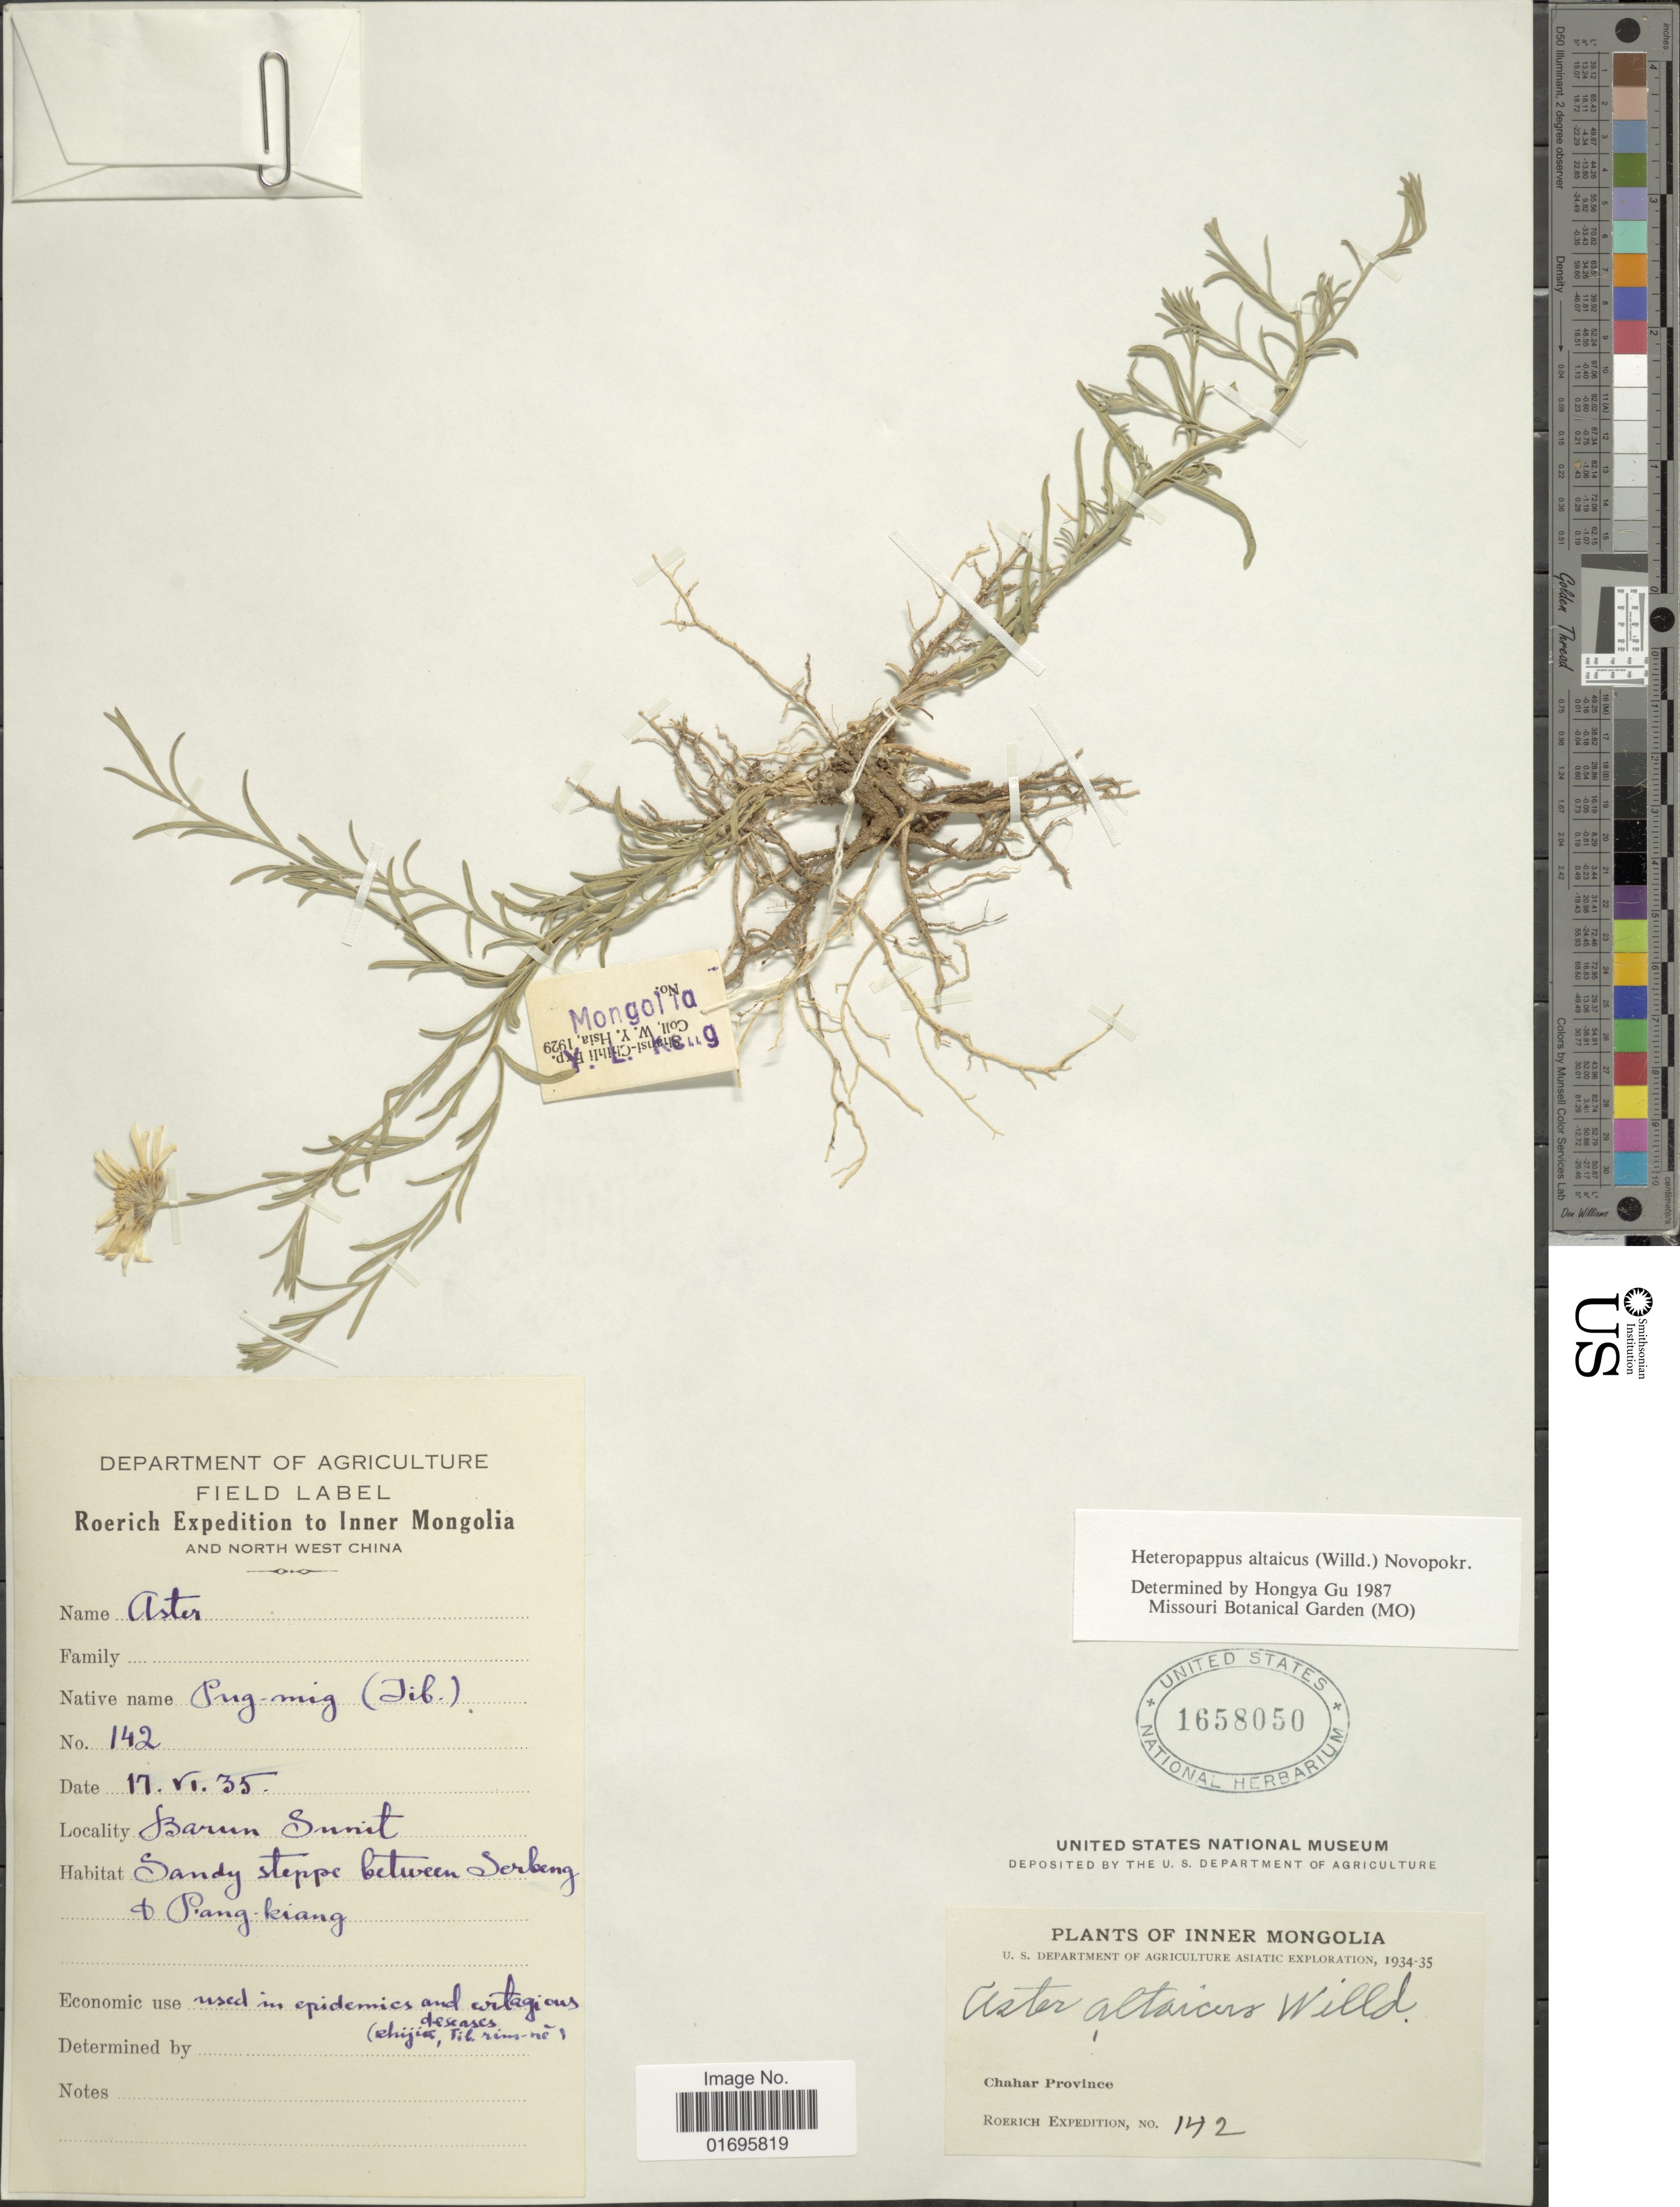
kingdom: Plantae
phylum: Tracheophyta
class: Magnoliopsida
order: Asterales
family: Asteraceae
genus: Heteropappus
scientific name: Heteropappus altaicus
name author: (Willd.) Novopokr.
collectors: Roerich Expedition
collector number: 142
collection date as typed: Transcribed d/m/y: 17/6/35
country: China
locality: Inner Mongolia. Chahar Province. Barun Sunit. Sandy steppe between Serbeng & Pang-kiang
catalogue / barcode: US 1658050